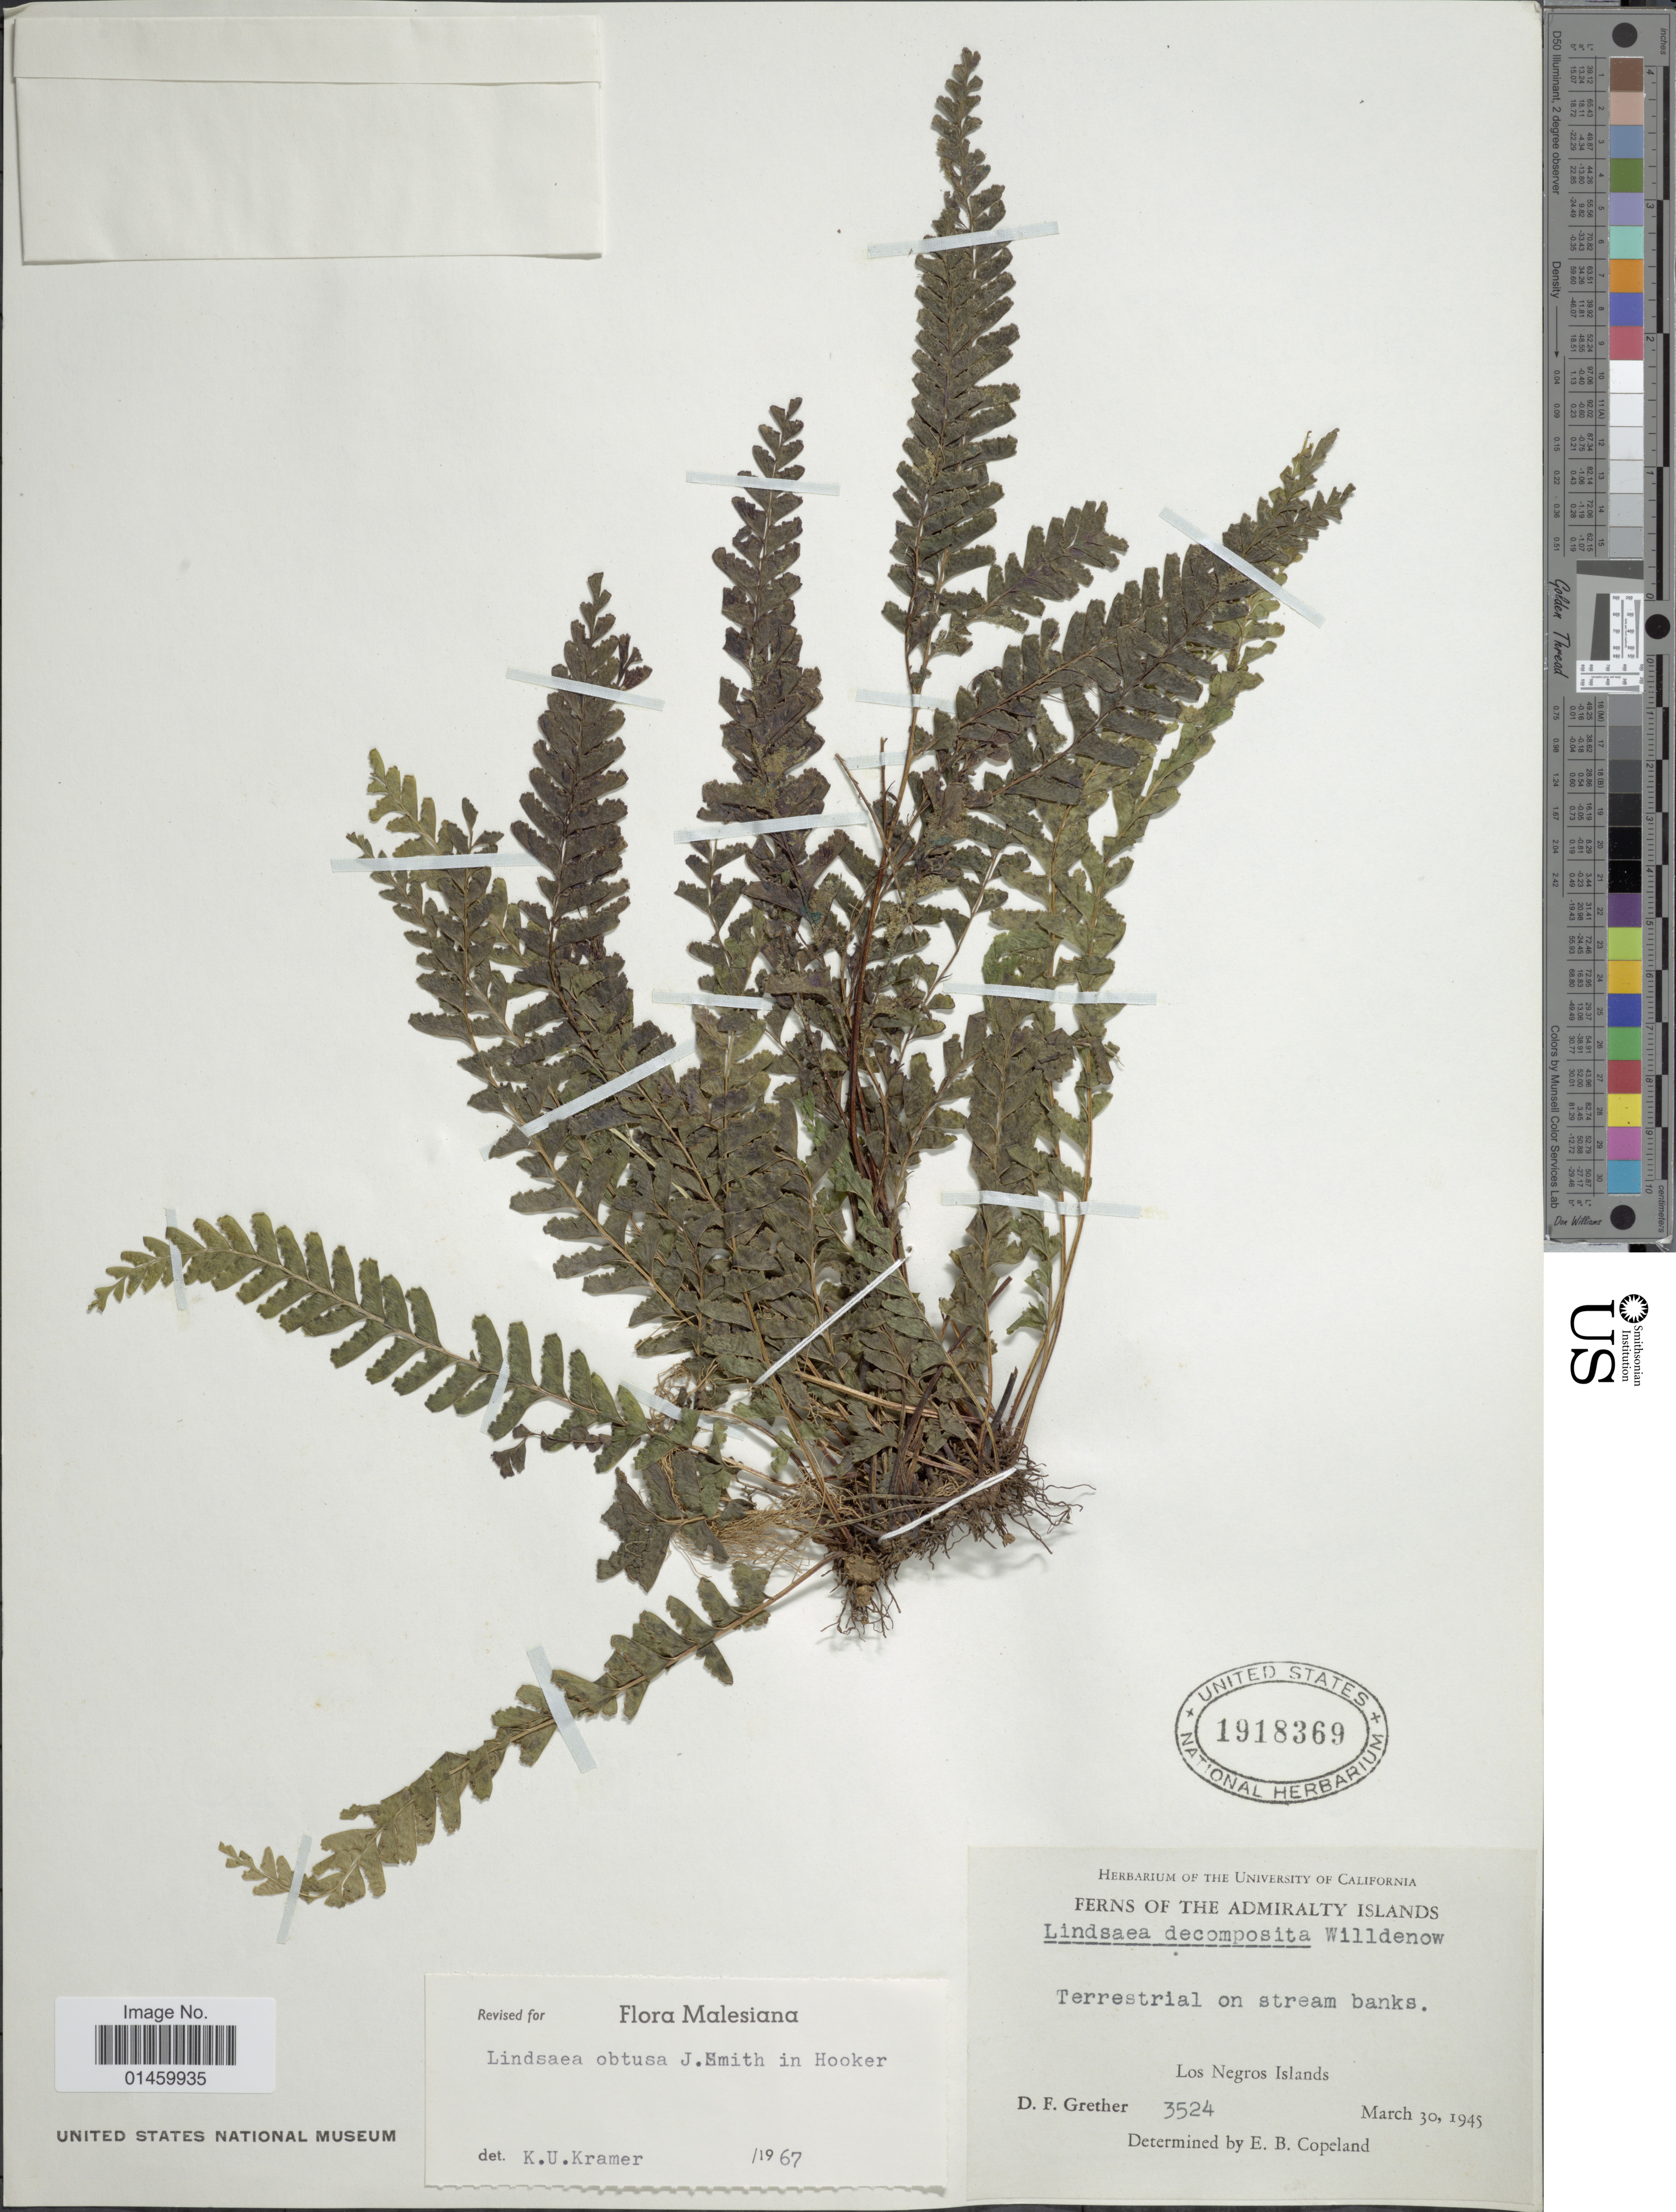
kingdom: Plantae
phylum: Tracheophyta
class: Polypodiopsida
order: Polypodiales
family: Lindsaeaceae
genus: Lindsaea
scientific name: Lindsaea obtusa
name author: J. Sm. ex Hook.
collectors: D. F. Grether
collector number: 3524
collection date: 1945-03-30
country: Papua New Guinea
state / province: Manus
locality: Ferns of the Admiralty Islands. Los Negros Islands.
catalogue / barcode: US 1918369